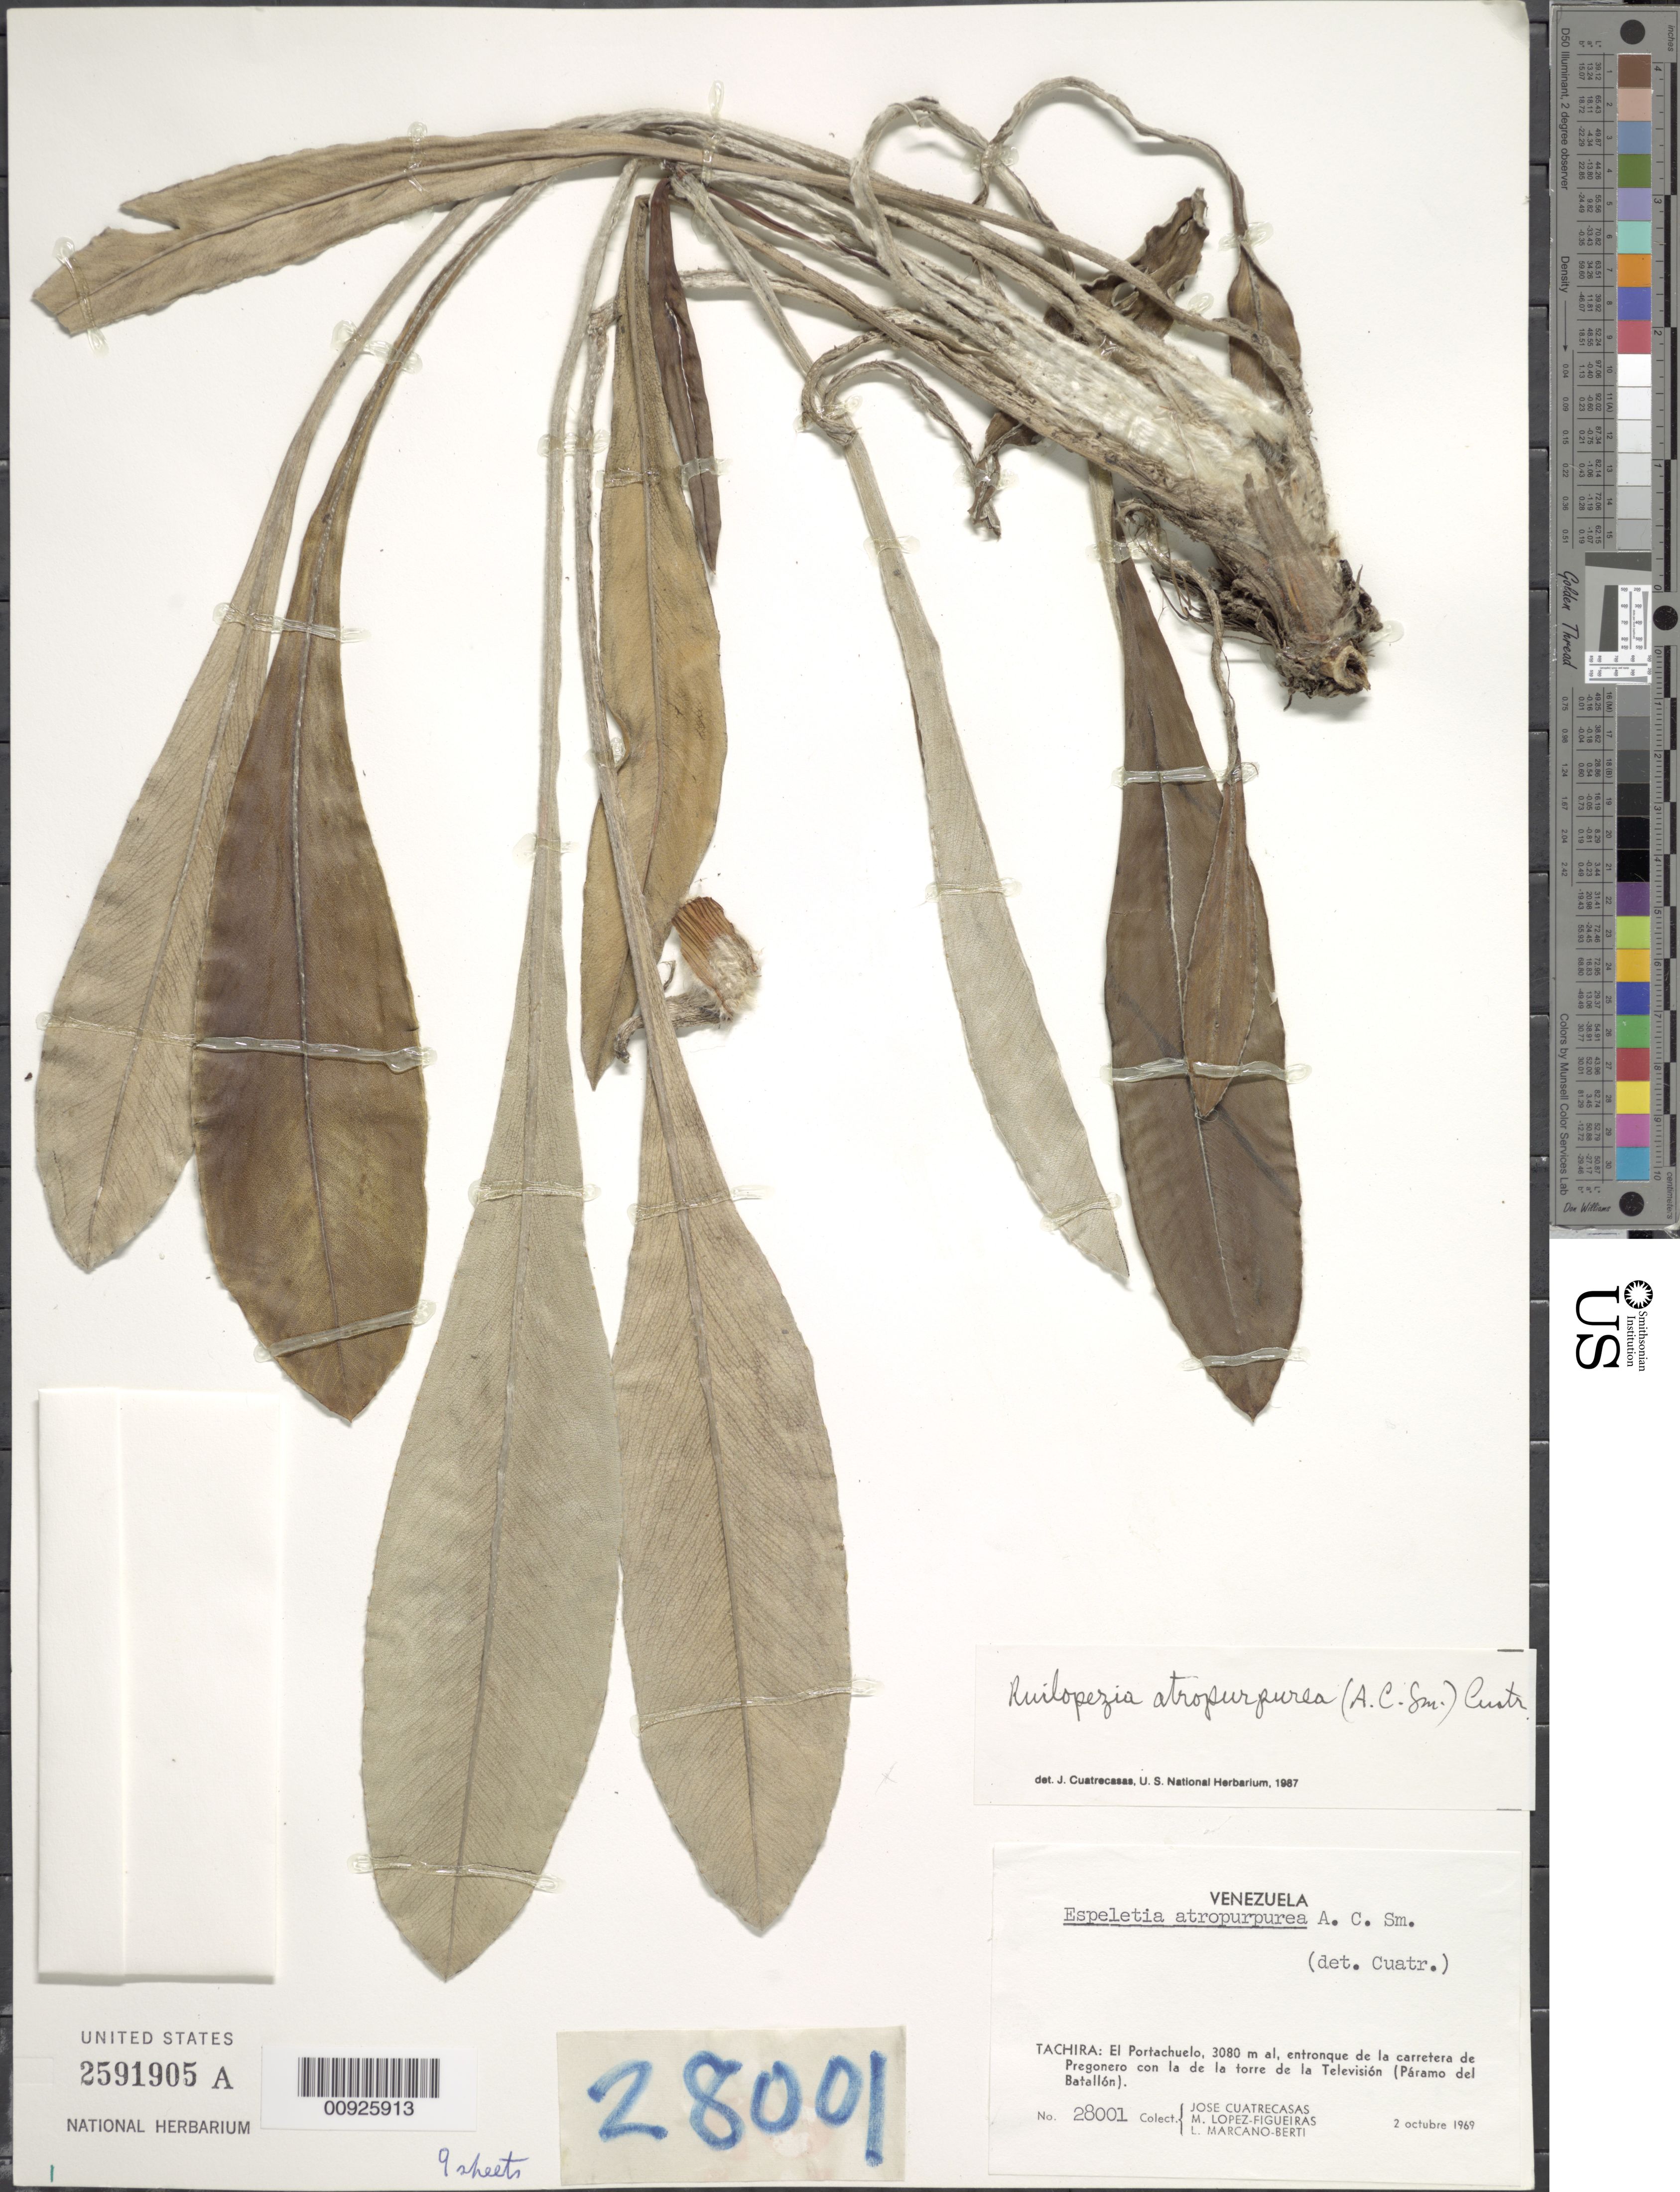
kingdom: Plantae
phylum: Tracheophyta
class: Magnoliopsida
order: Asterales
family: Asteraceae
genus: Ruilopezia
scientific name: Ruilopezia atropurpurea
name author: (A.C. Sm.) Cuatrec.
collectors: J. Cuatrecasas, M. López Figueiras & L. Marcano-Berti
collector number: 28001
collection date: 1969-10-02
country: Venezuela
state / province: Táchira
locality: Páramo del Batallón. El Portachuelo, entronque de la carretera de Pregonero con la de la Torre de Televisión.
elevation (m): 3080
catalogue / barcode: US 2591905A